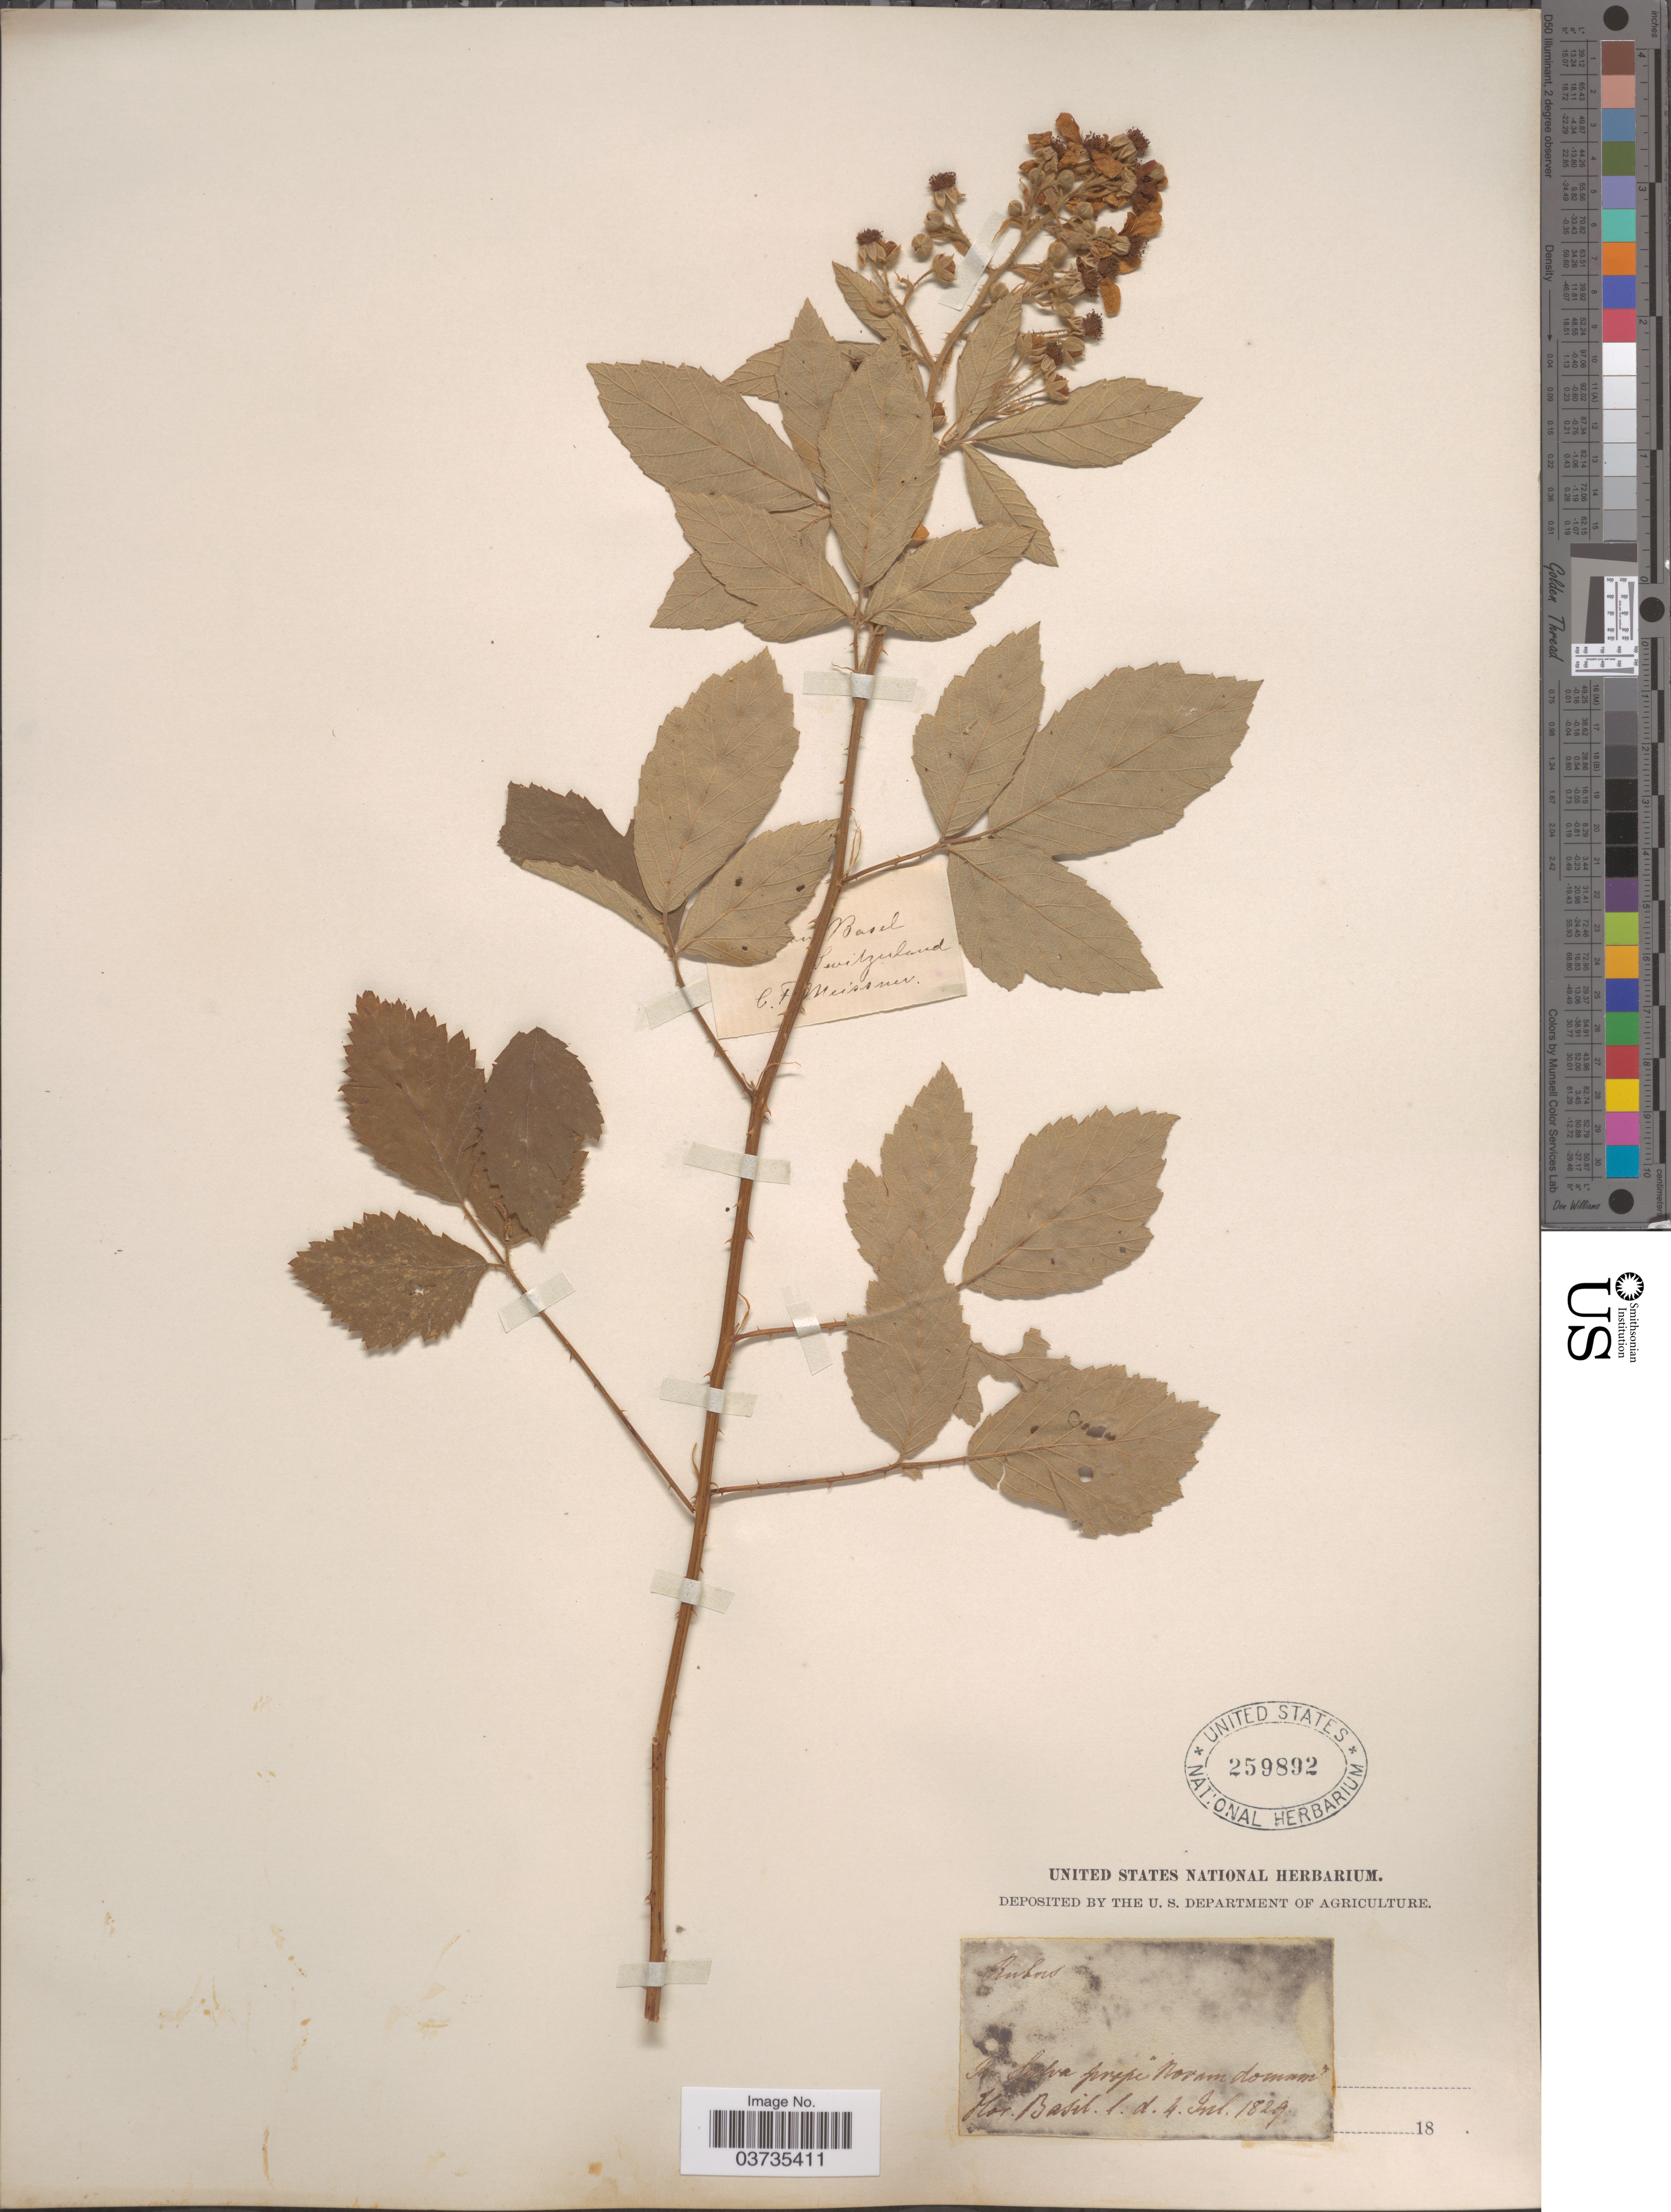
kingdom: Plantae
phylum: Tracheophyta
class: Magnoliopsida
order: Rosales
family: Rosaceae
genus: Rubus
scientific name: Rubus sp.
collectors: C. F. W. Meissner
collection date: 1829-07-04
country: Switzerland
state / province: Basel-Stadt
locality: In silva prope "Novam domam". Hor. Basil.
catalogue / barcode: US 259892